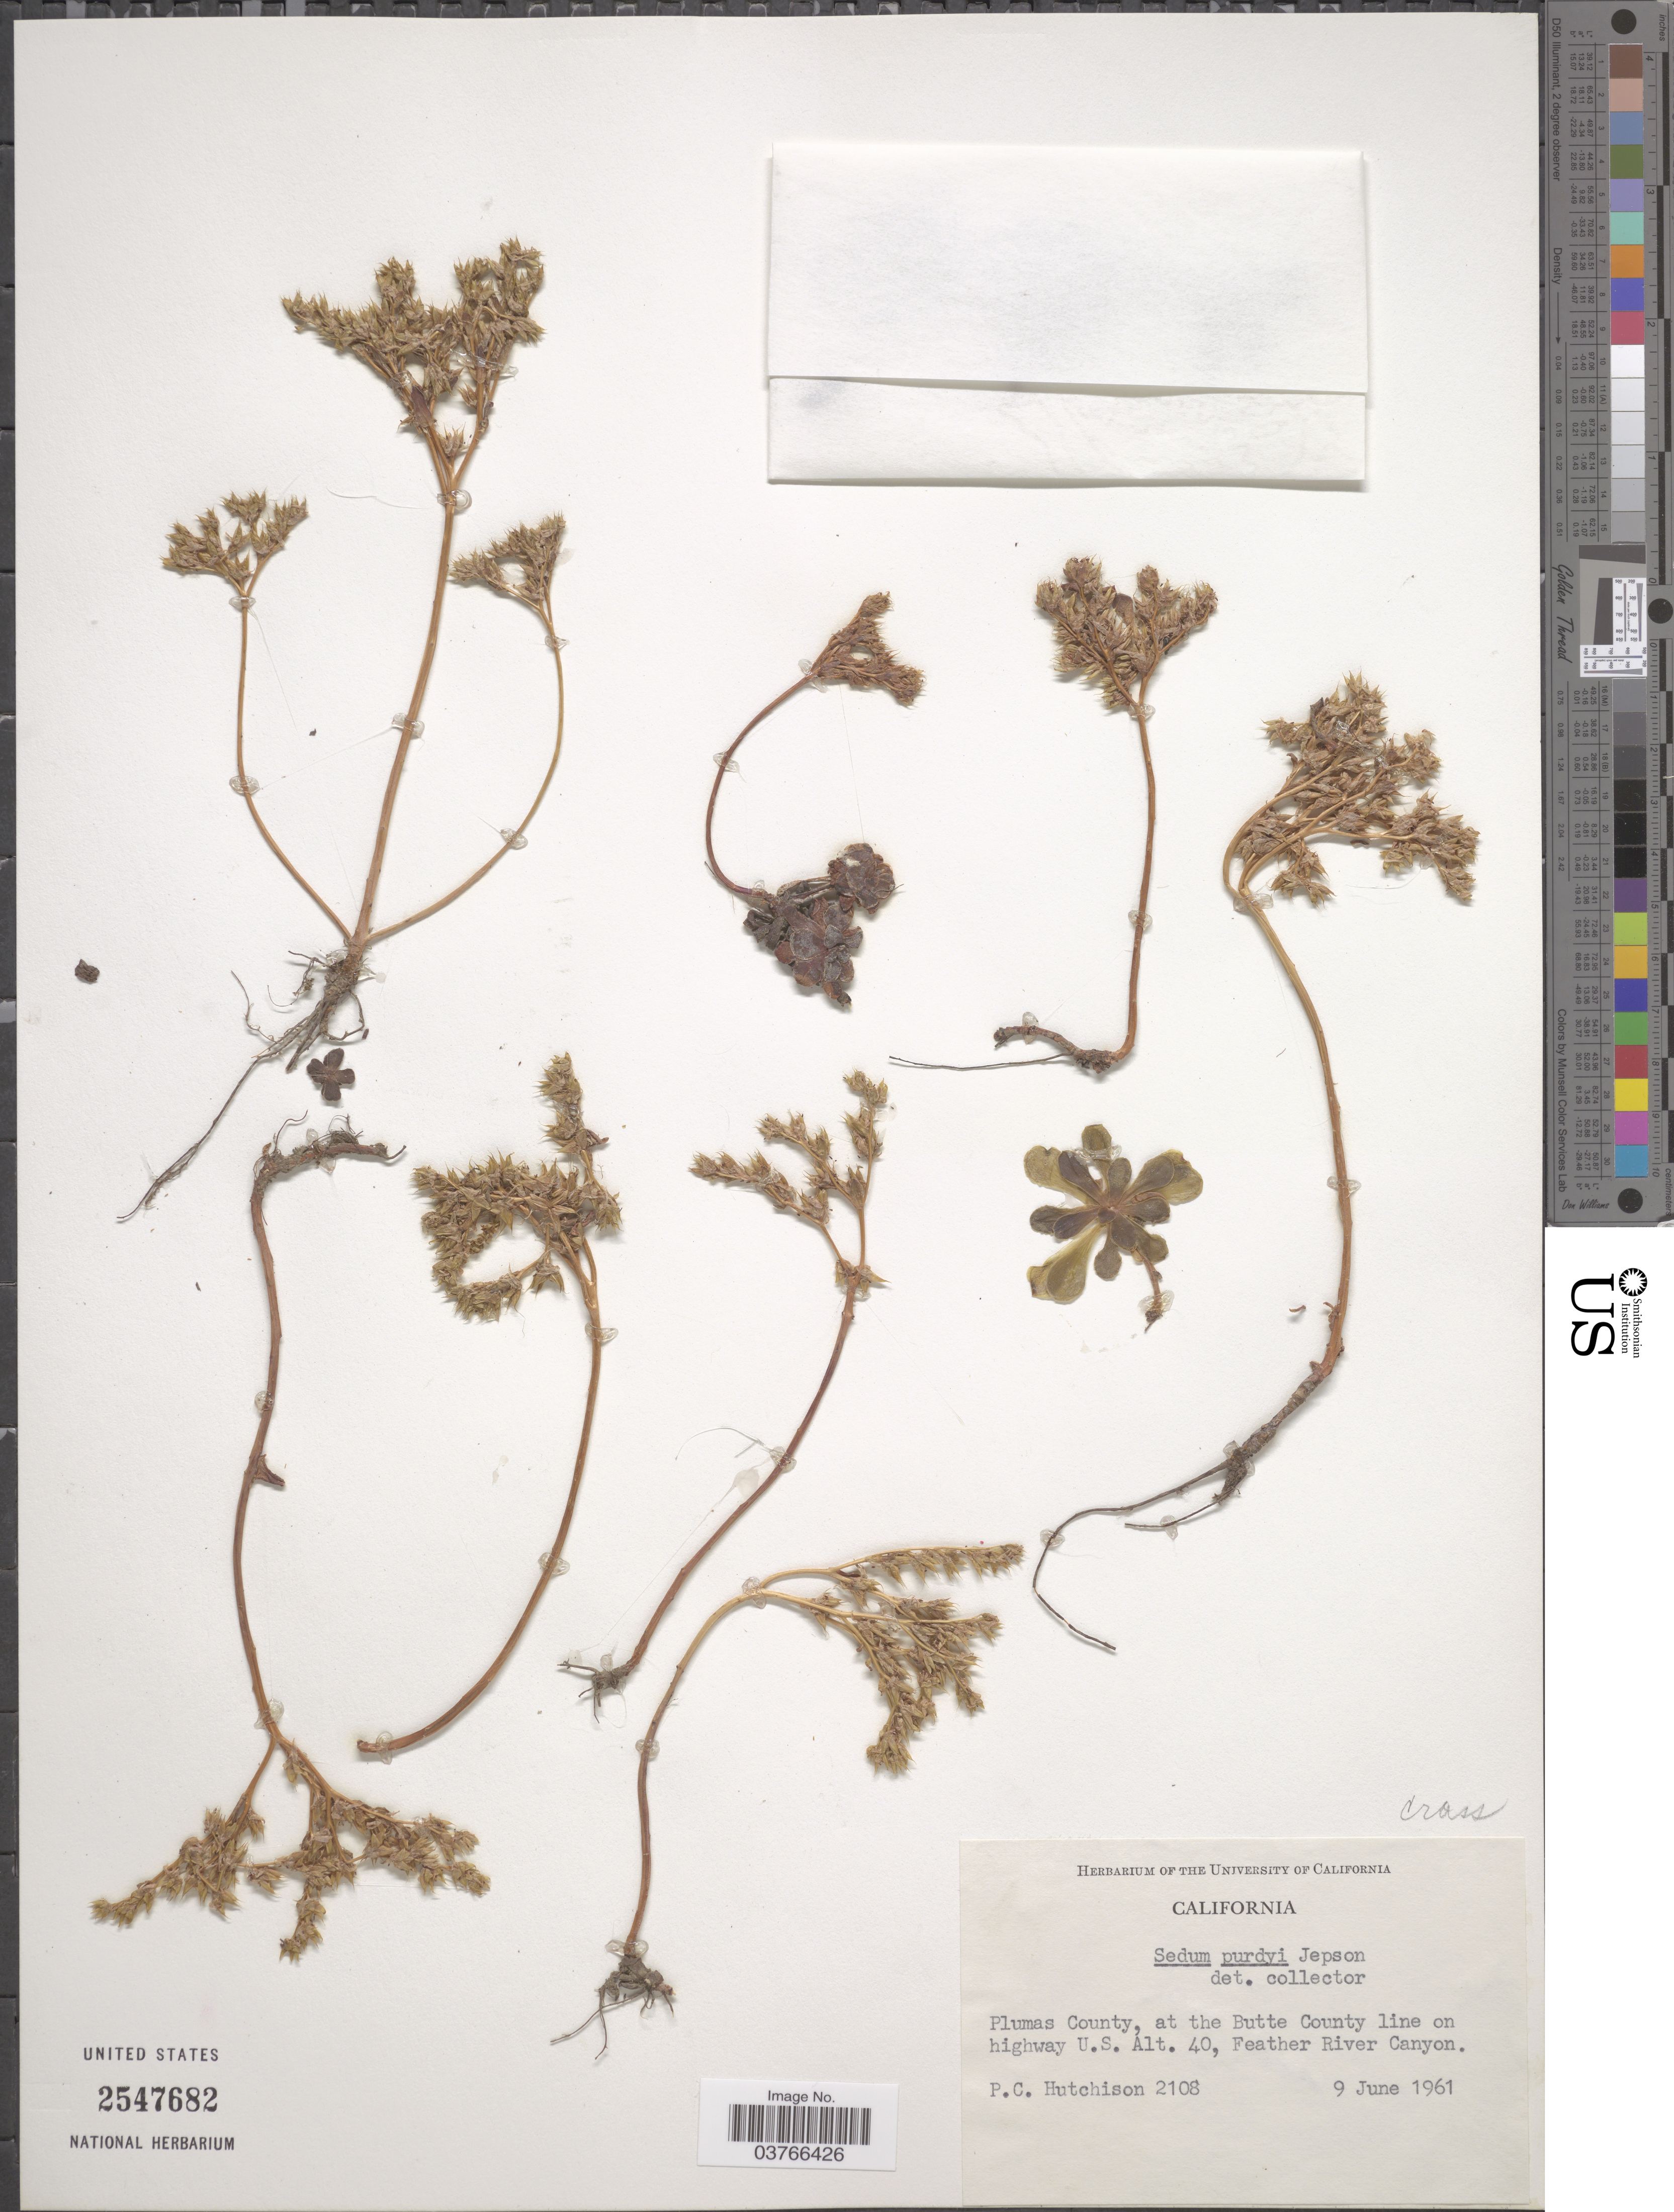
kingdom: Plantae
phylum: Tracheophyta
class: Magnoliopsida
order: Saxifragales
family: Crassulaceae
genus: Sedum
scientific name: Sedum purdyi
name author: Jeps.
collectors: P. C. Hutchison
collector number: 2108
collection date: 1961-06-09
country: United States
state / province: California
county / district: Plumas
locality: Plumas County, at the Butte County line on highway U.S., Feather River Canyon.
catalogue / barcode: US 2547682